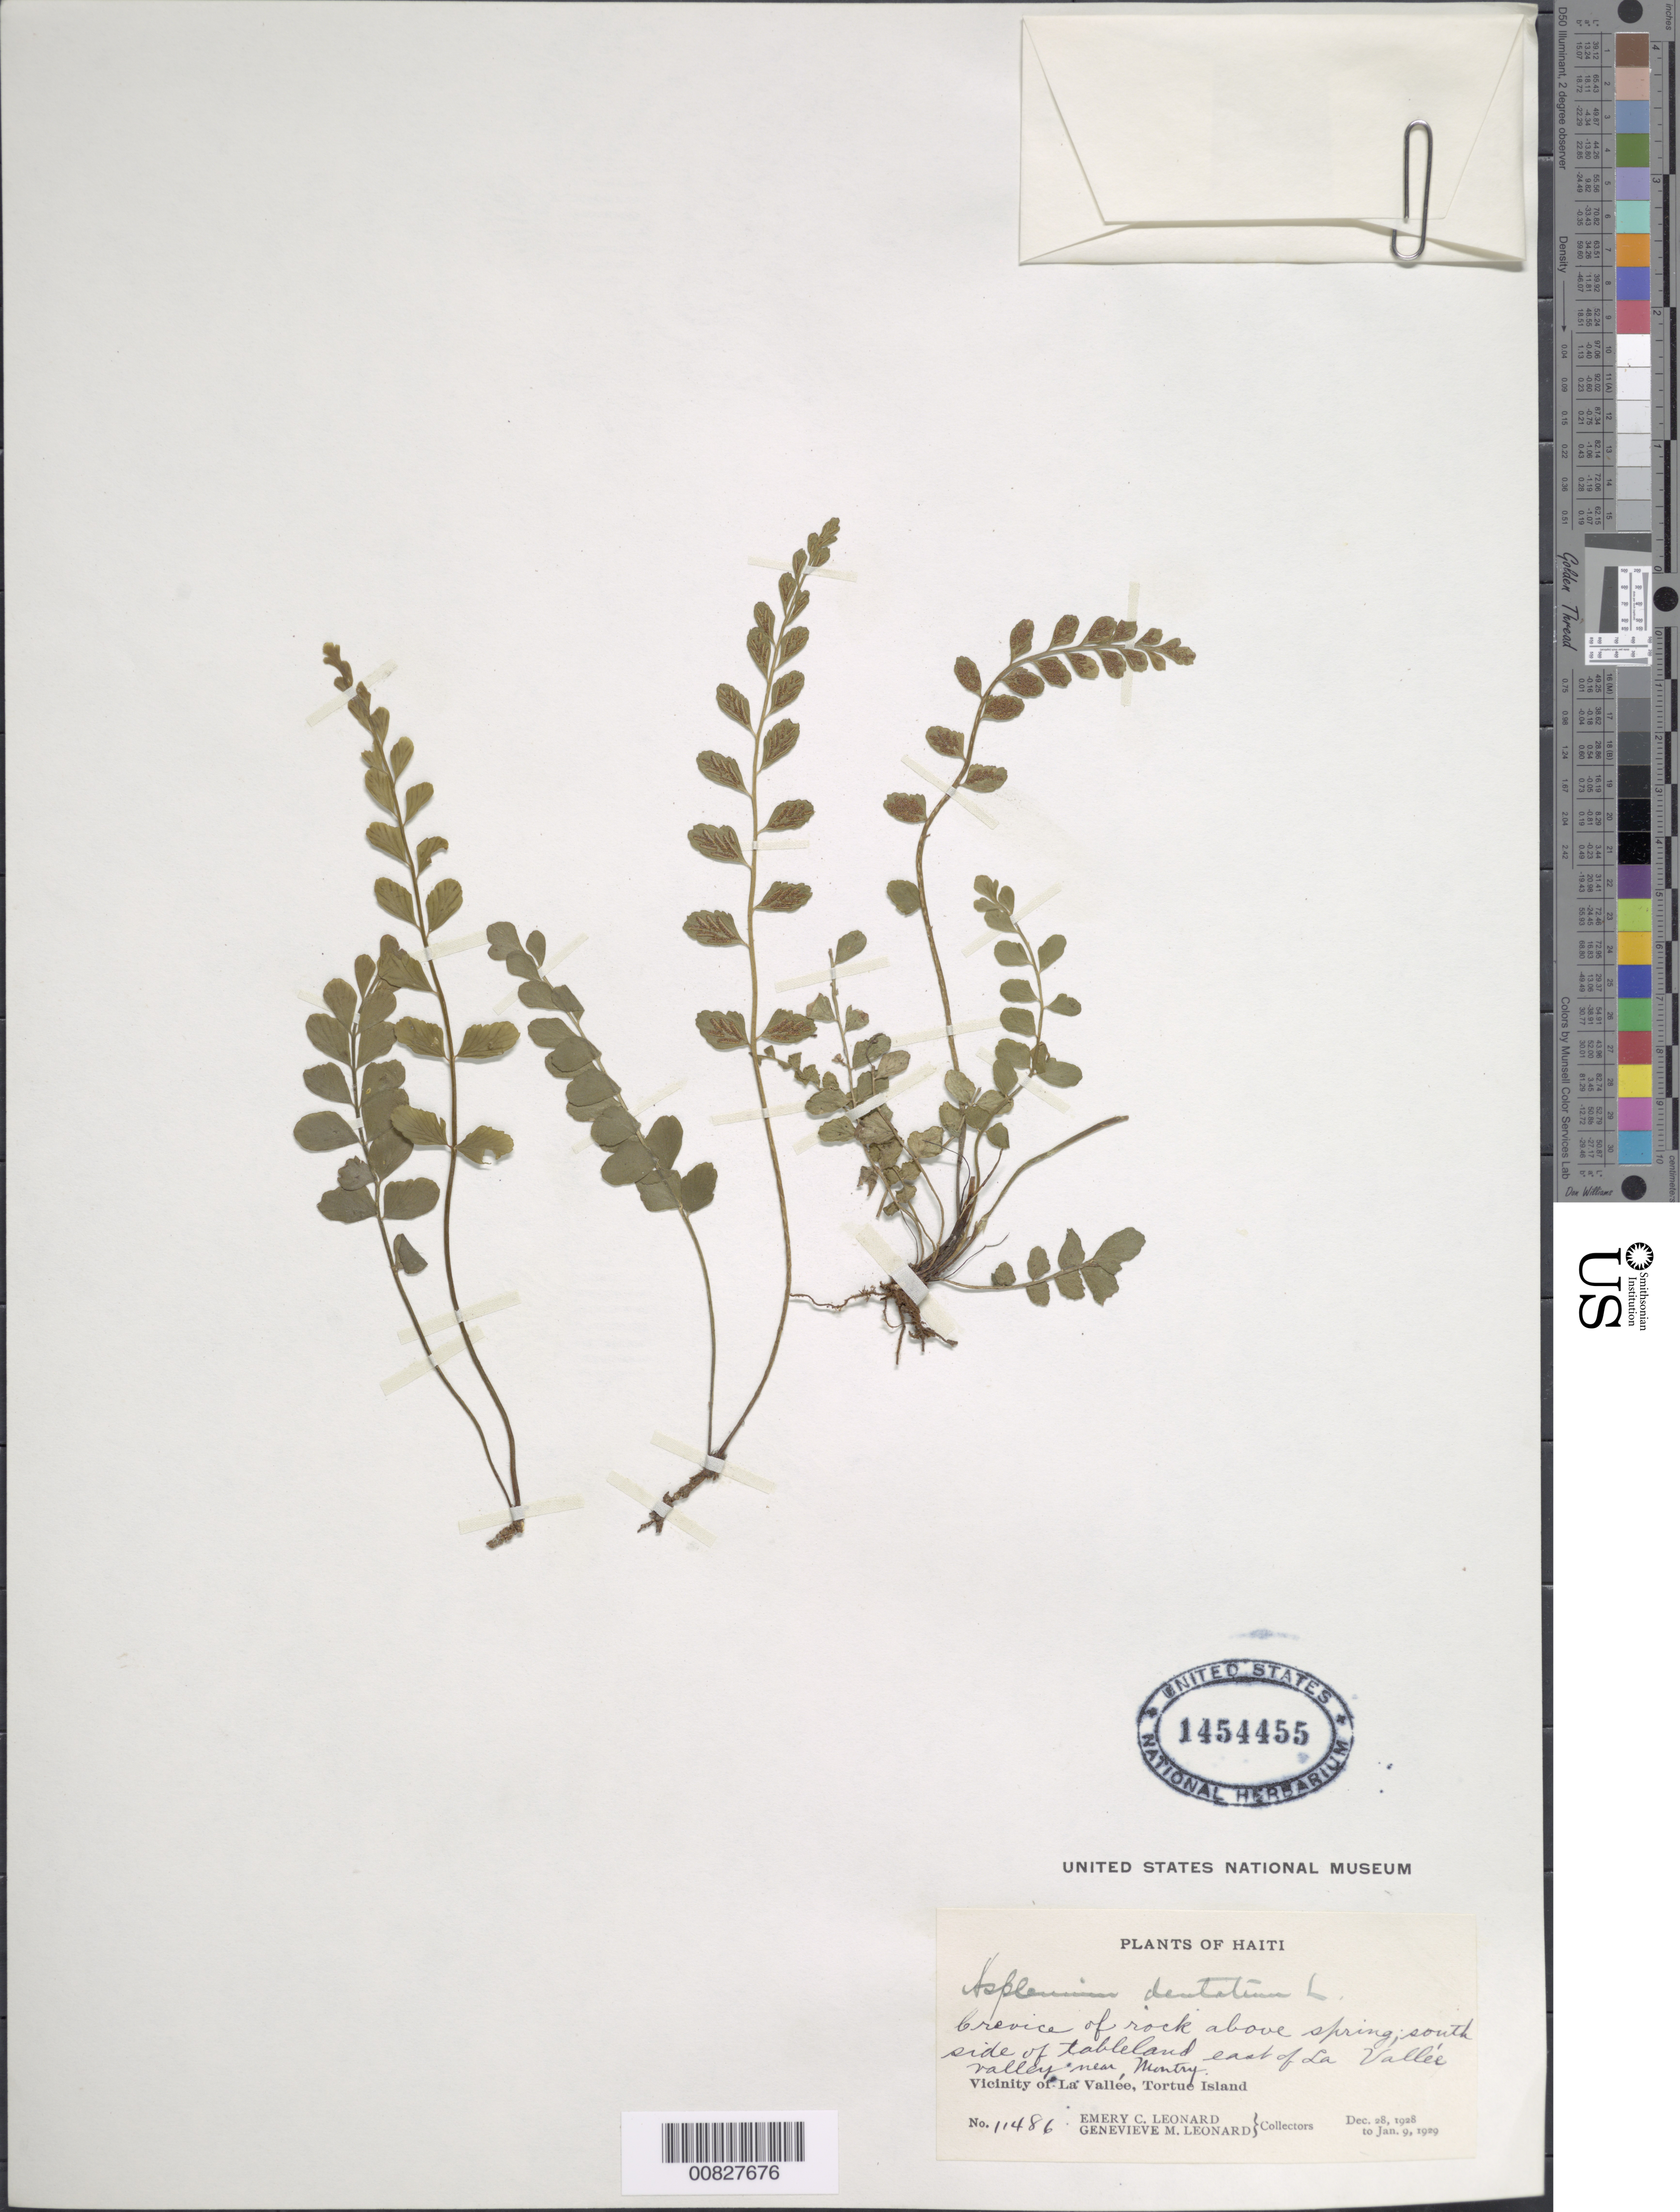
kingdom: Plantae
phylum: Tracheophyta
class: Polypodiopsida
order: Polypodiales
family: Aspleniaceae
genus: Asplenium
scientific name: Asplenium trichomanes-dentatum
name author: L.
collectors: E. C. Leonard & G. M. Leonard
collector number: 11486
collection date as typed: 28 Dec 1928 to 09 Jan 1929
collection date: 1928-12-28/1929-01-09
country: Haiti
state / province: Nord-Óuest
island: Île de la Tortue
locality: Tortue Islanc, E of La Vallée near Montry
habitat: Crevice of rock above spring, S side of tableland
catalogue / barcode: US 1454455